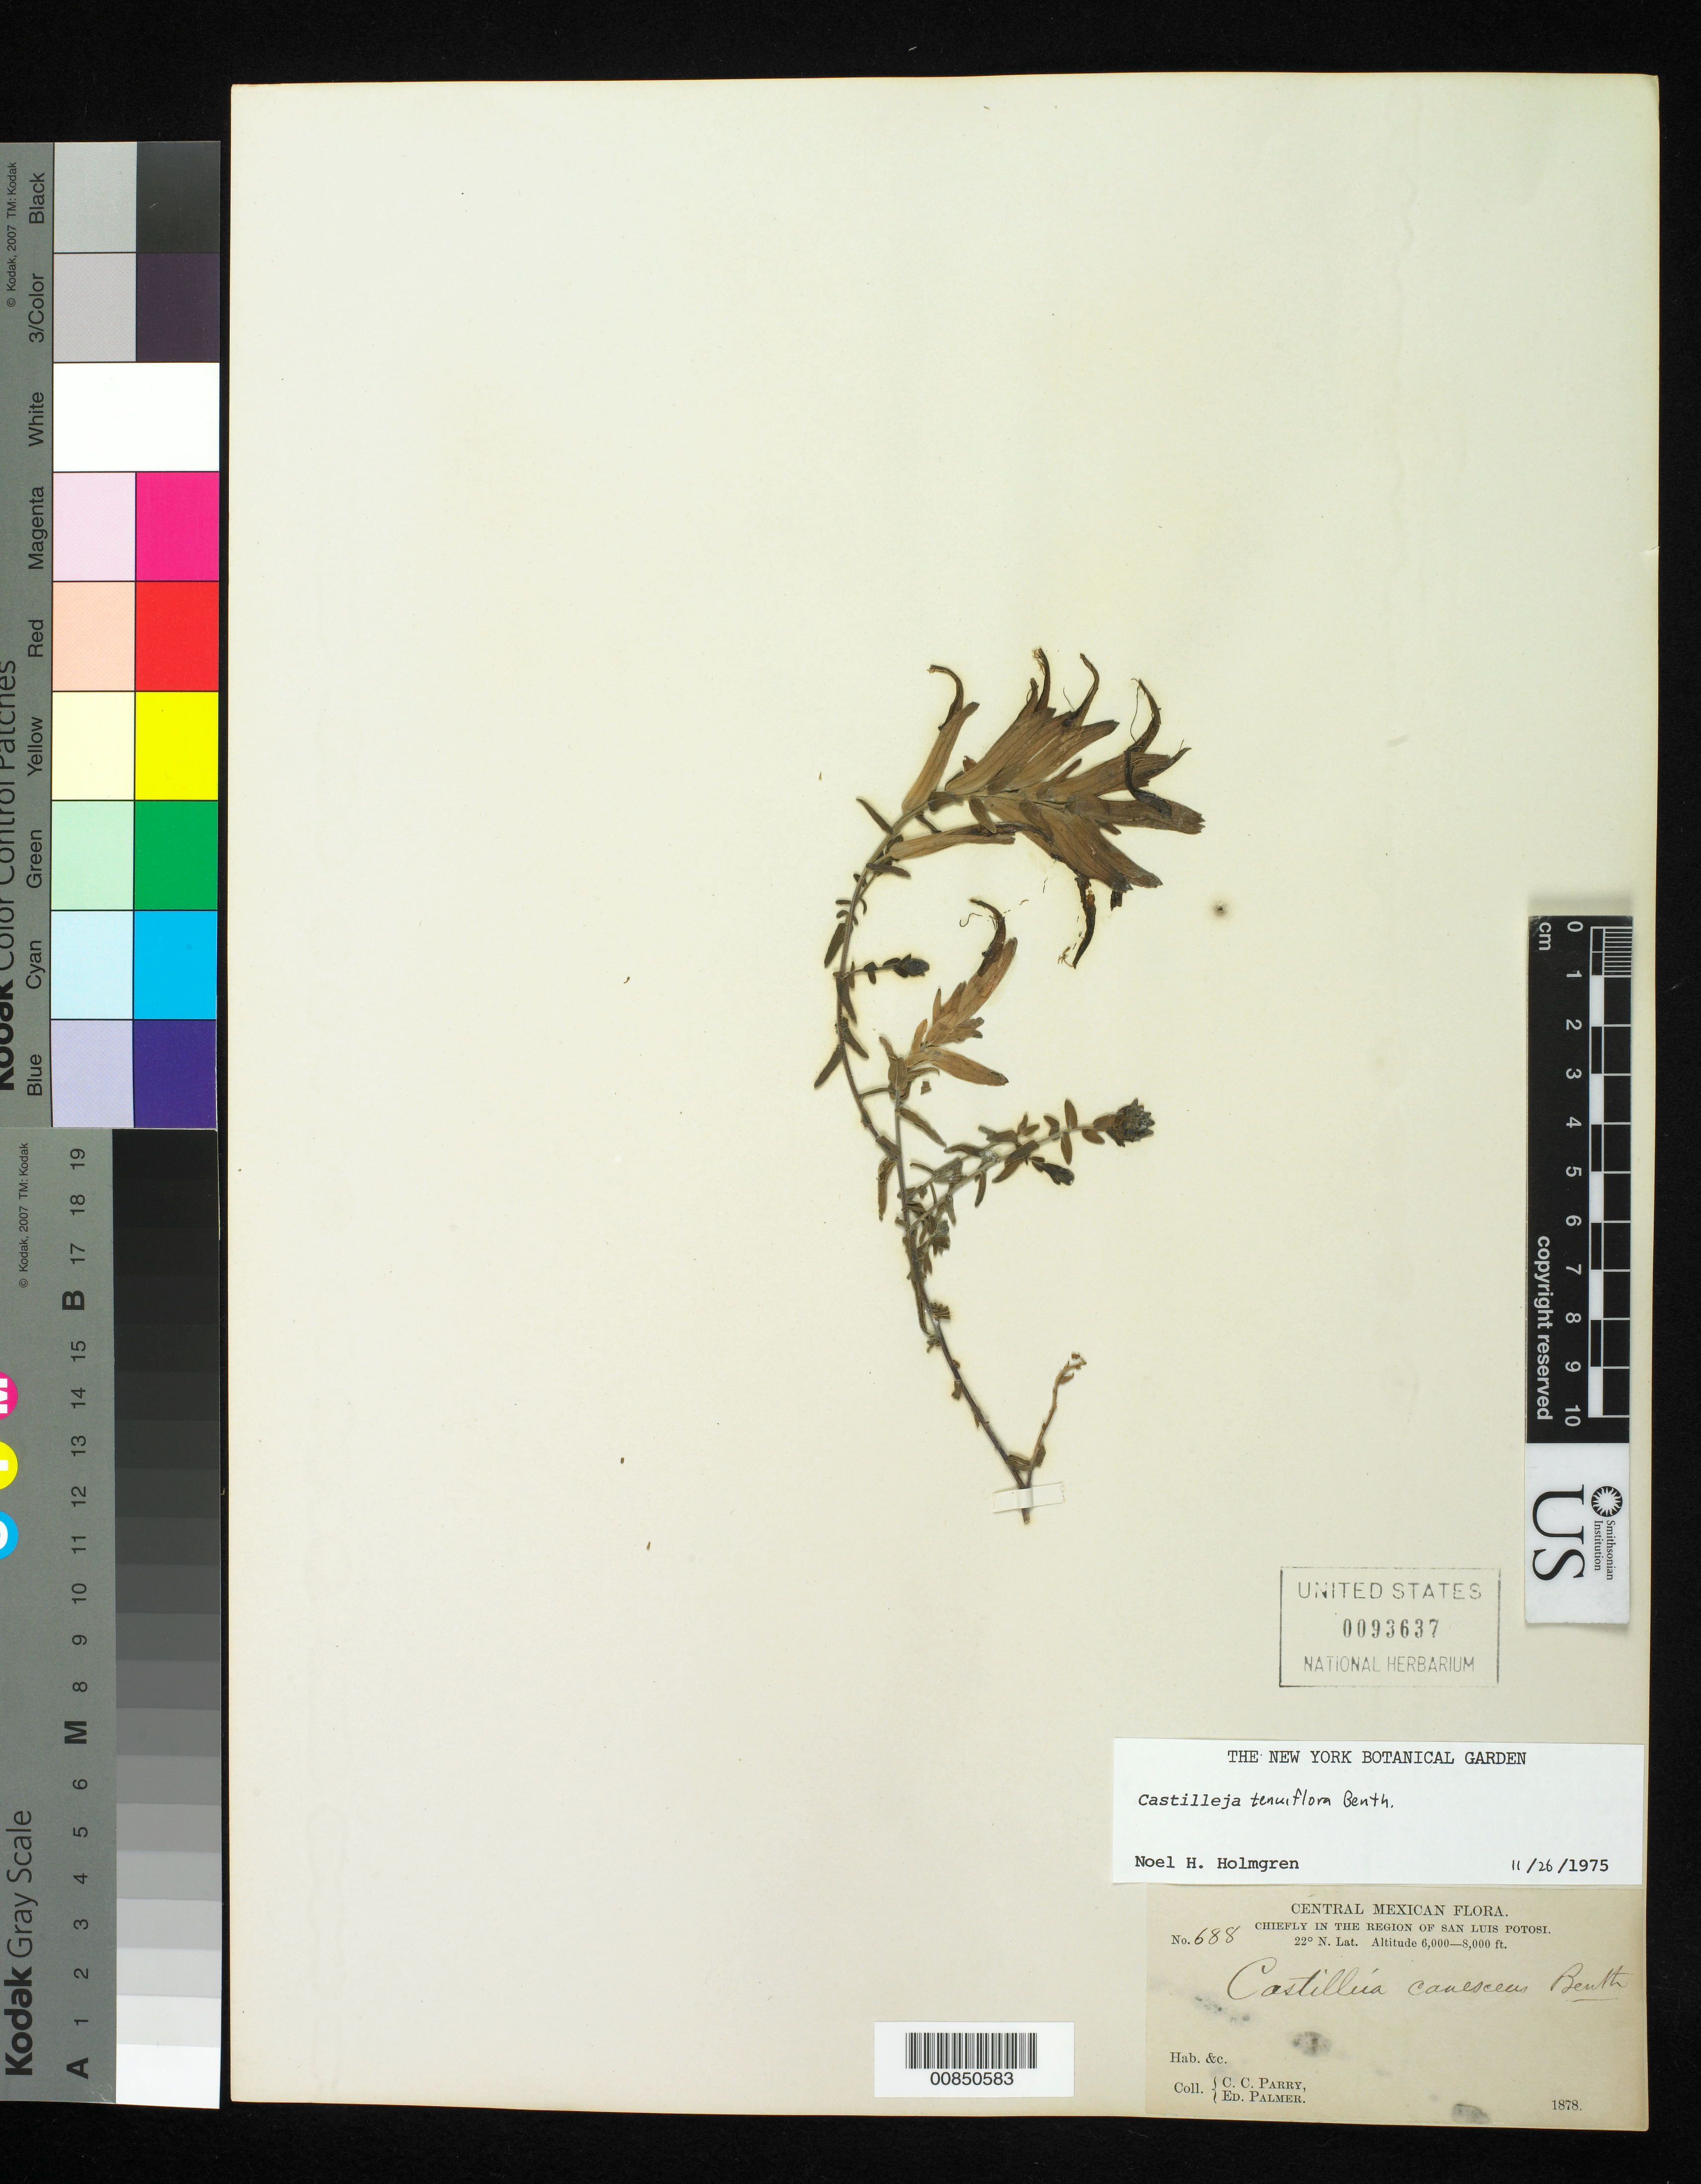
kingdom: Plantae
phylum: Tracheophyta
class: Magnoliopsida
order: Lamiales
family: Orobanchaceae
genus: Castilleja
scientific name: Castilleja tenuiflora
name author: Benth.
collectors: C. C. Parry & E. Palmer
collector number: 688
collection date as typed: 1878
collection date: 1878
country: Mexico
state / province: San Luis Potosí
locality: Chiefly in the region of San Luis Potosí.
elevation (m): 1829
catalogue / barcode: US 93637